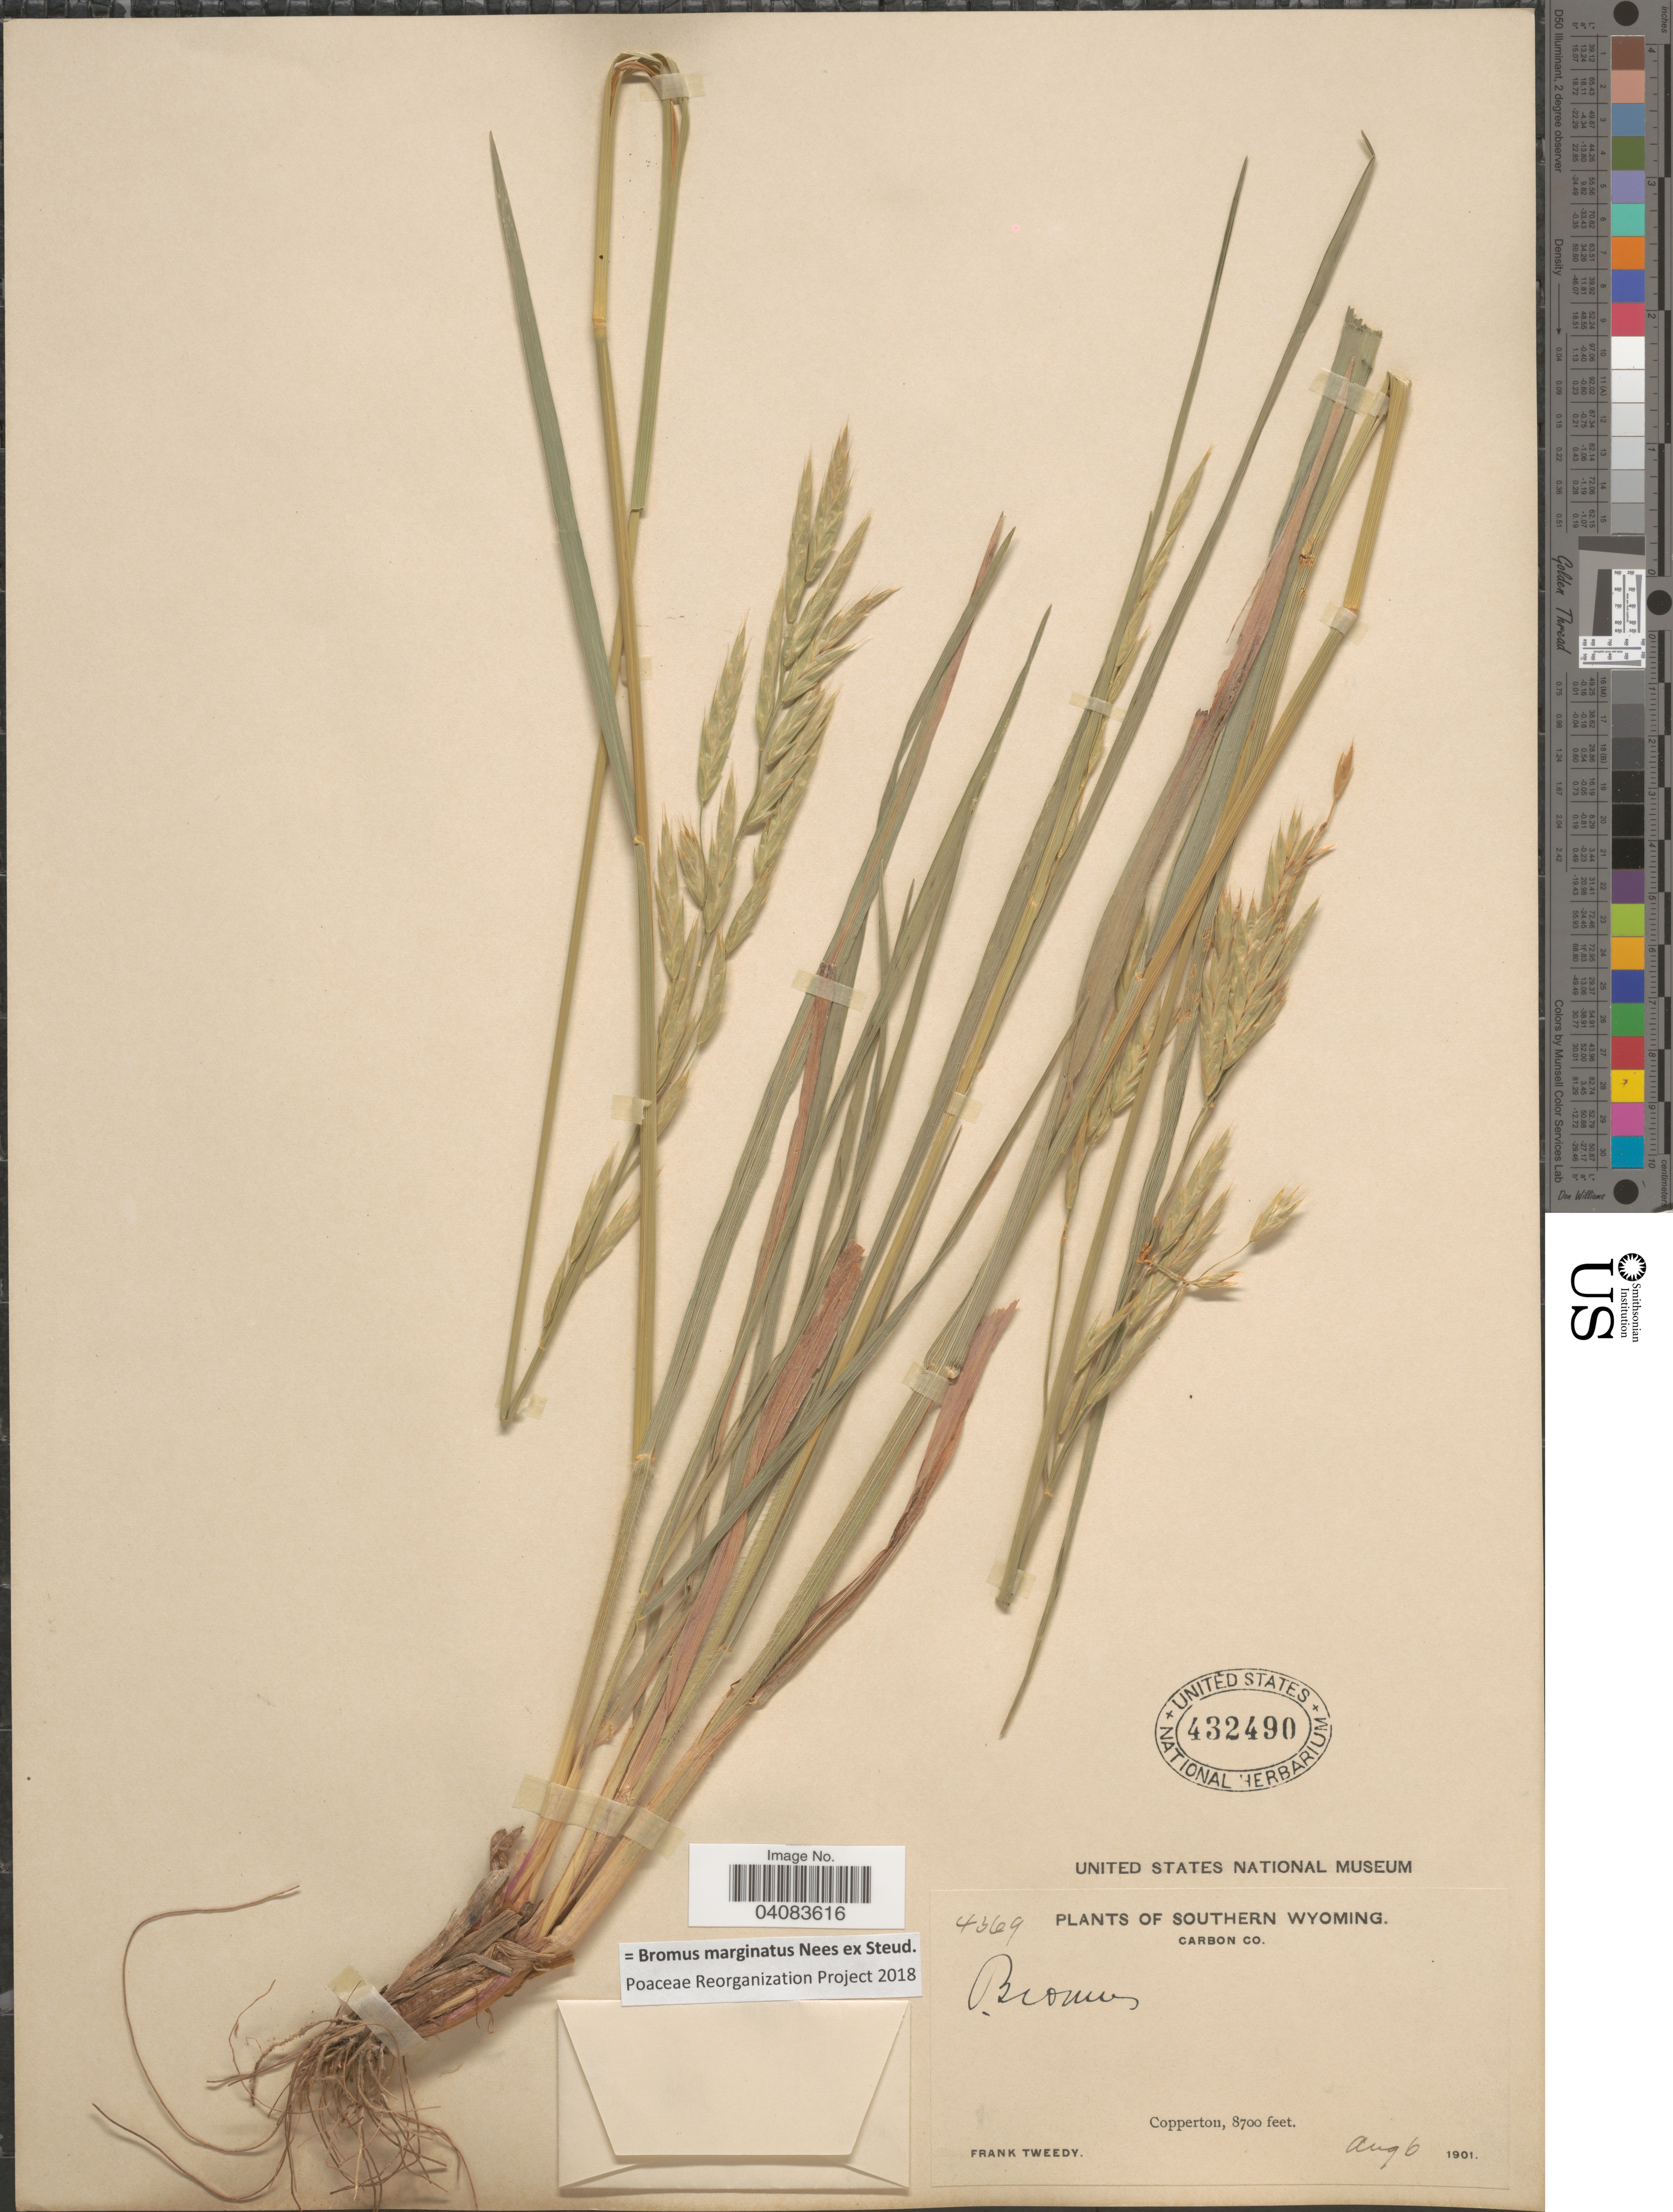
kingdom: Plantae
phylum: Tracheophyta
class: Liliopsida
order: Poales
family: Poaceae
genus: Bromus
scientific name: Bromus marginatus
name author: Nees ex Steud.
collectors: F. Tweedy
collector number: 4369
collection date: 1901-08-06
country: United States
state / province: Wyoming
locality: Southern Wyoming. Carbon Co. Copperton.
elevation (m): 2652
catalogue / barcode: US 432490